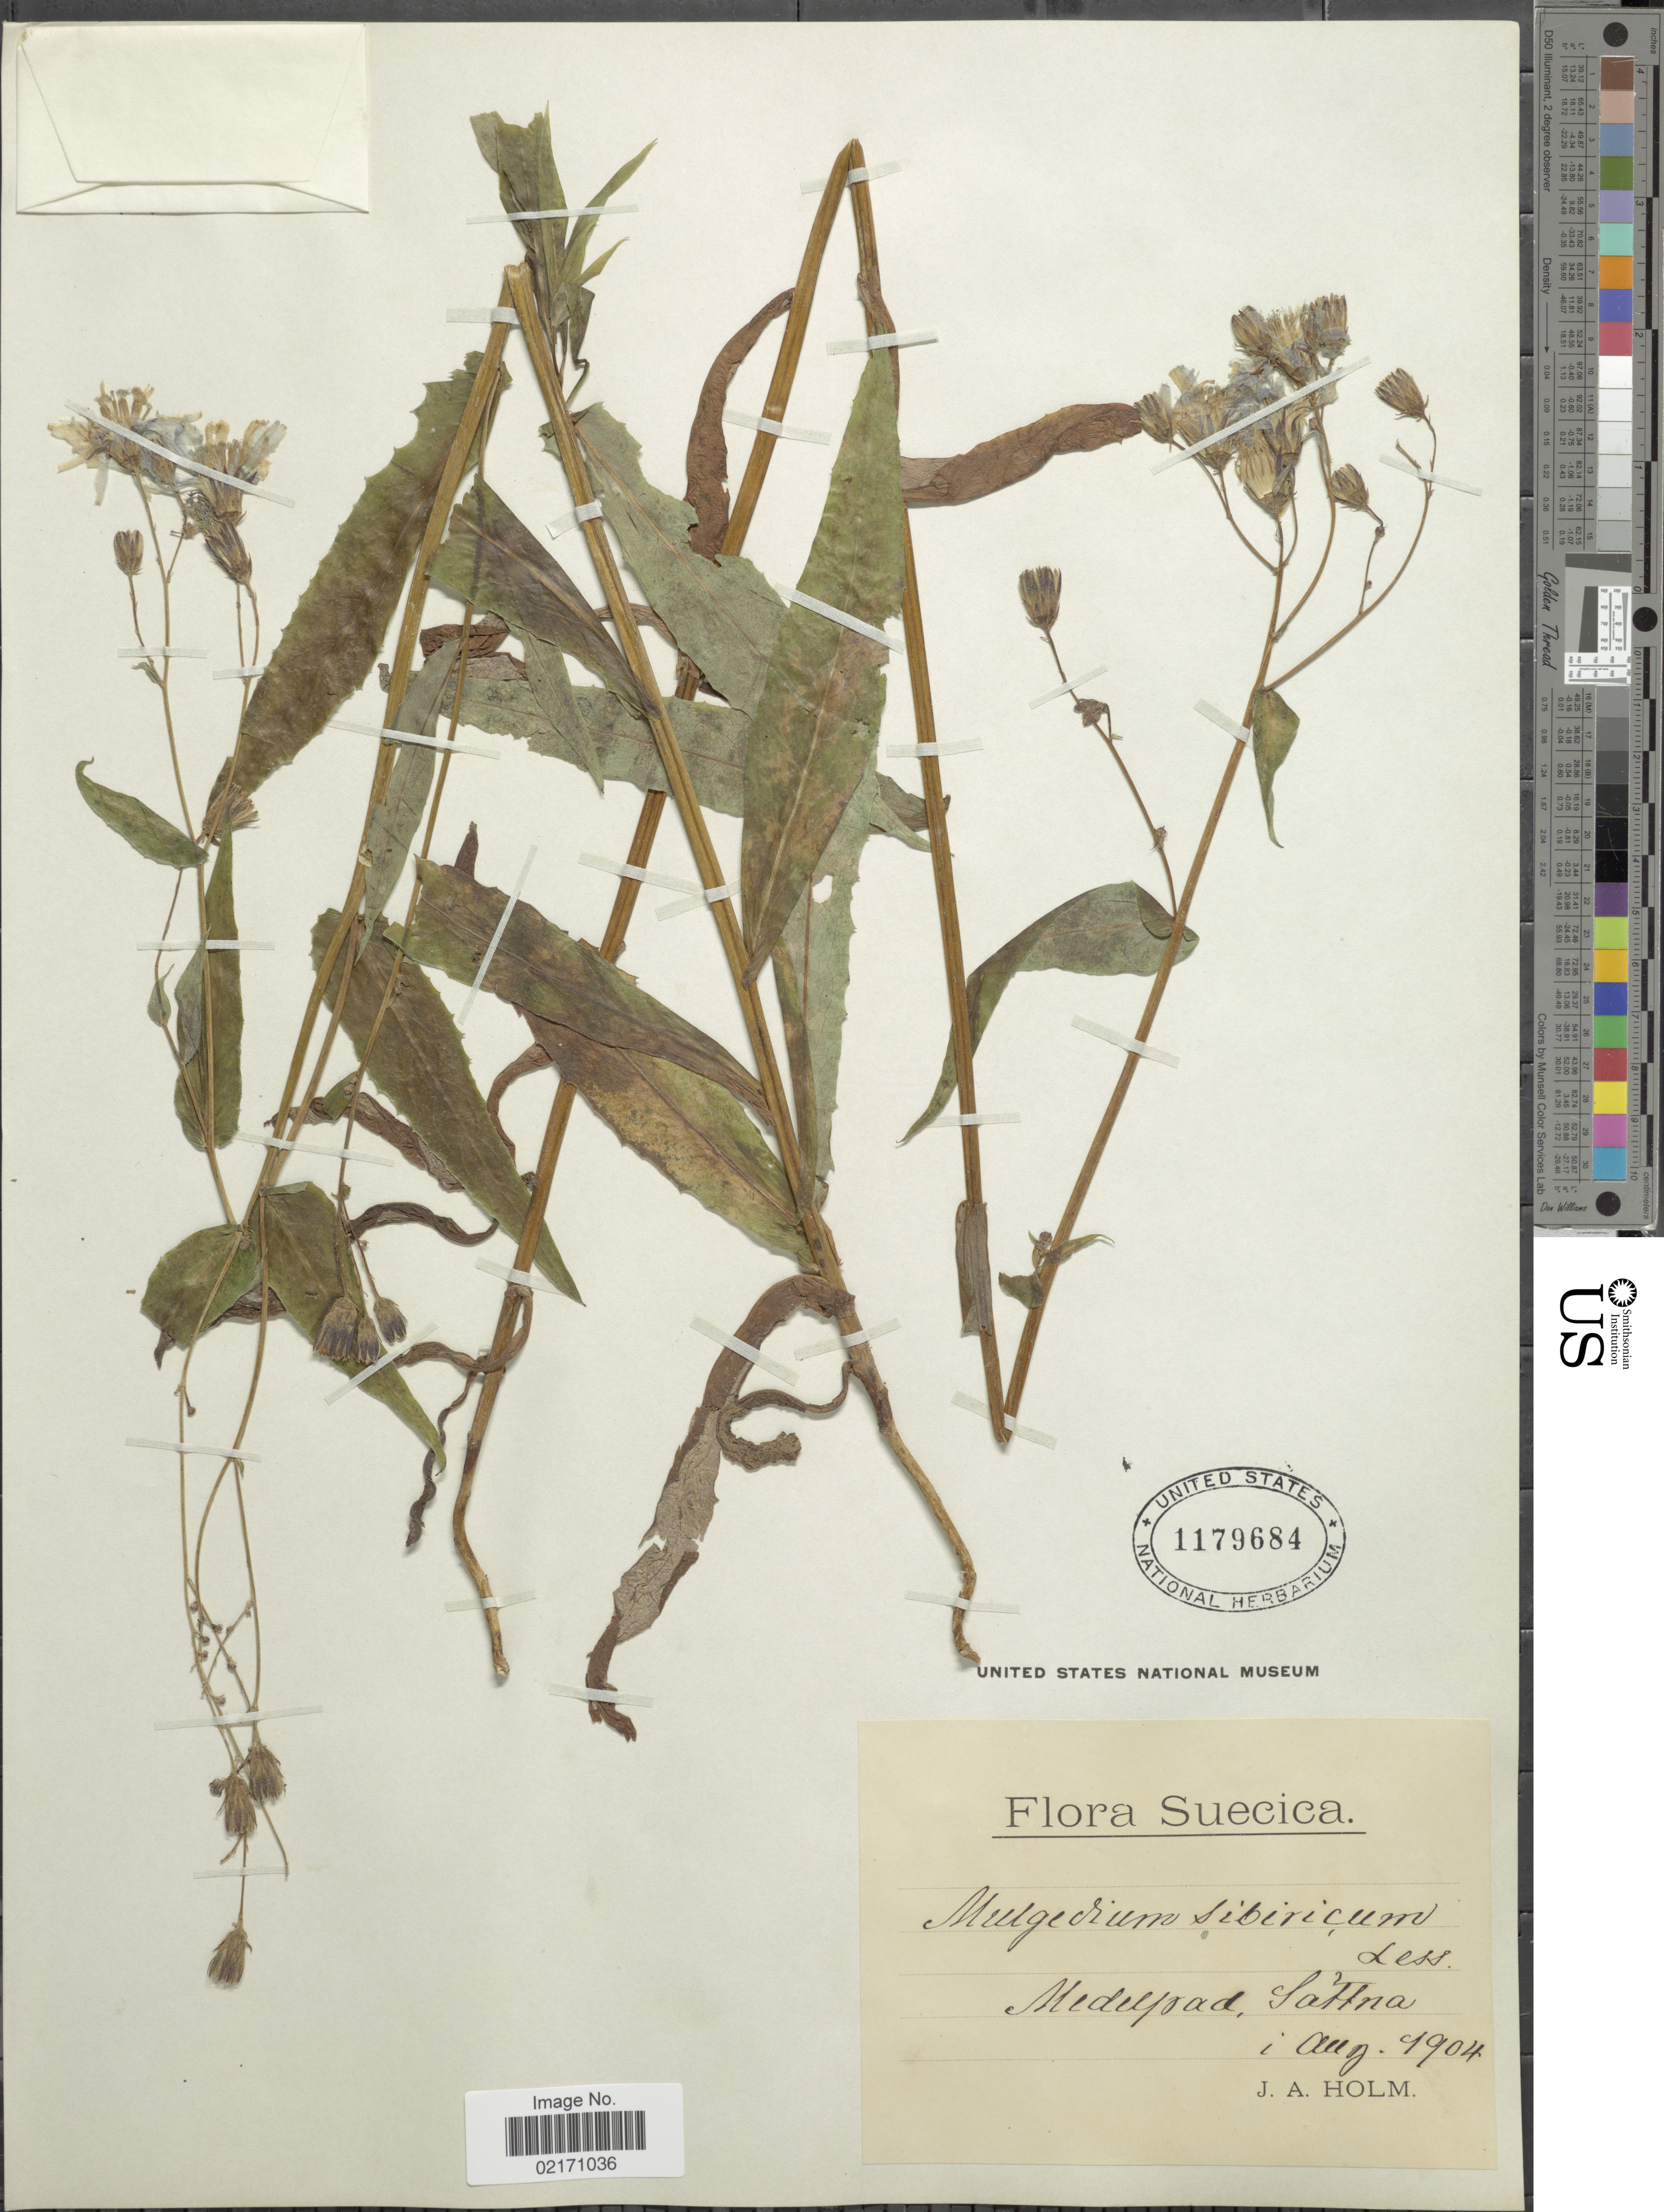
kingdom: Plantae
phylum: Tracheophyta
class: Magnoliopsida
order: Asterales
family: Asteraceae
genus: Lactuca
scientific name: Lactuca sibirica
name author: (L.) Maxim.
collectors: J. Holm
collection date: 1904-08-01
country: Sweden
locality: Suecica, Medelpad, Sattna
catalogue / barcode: US 1179684